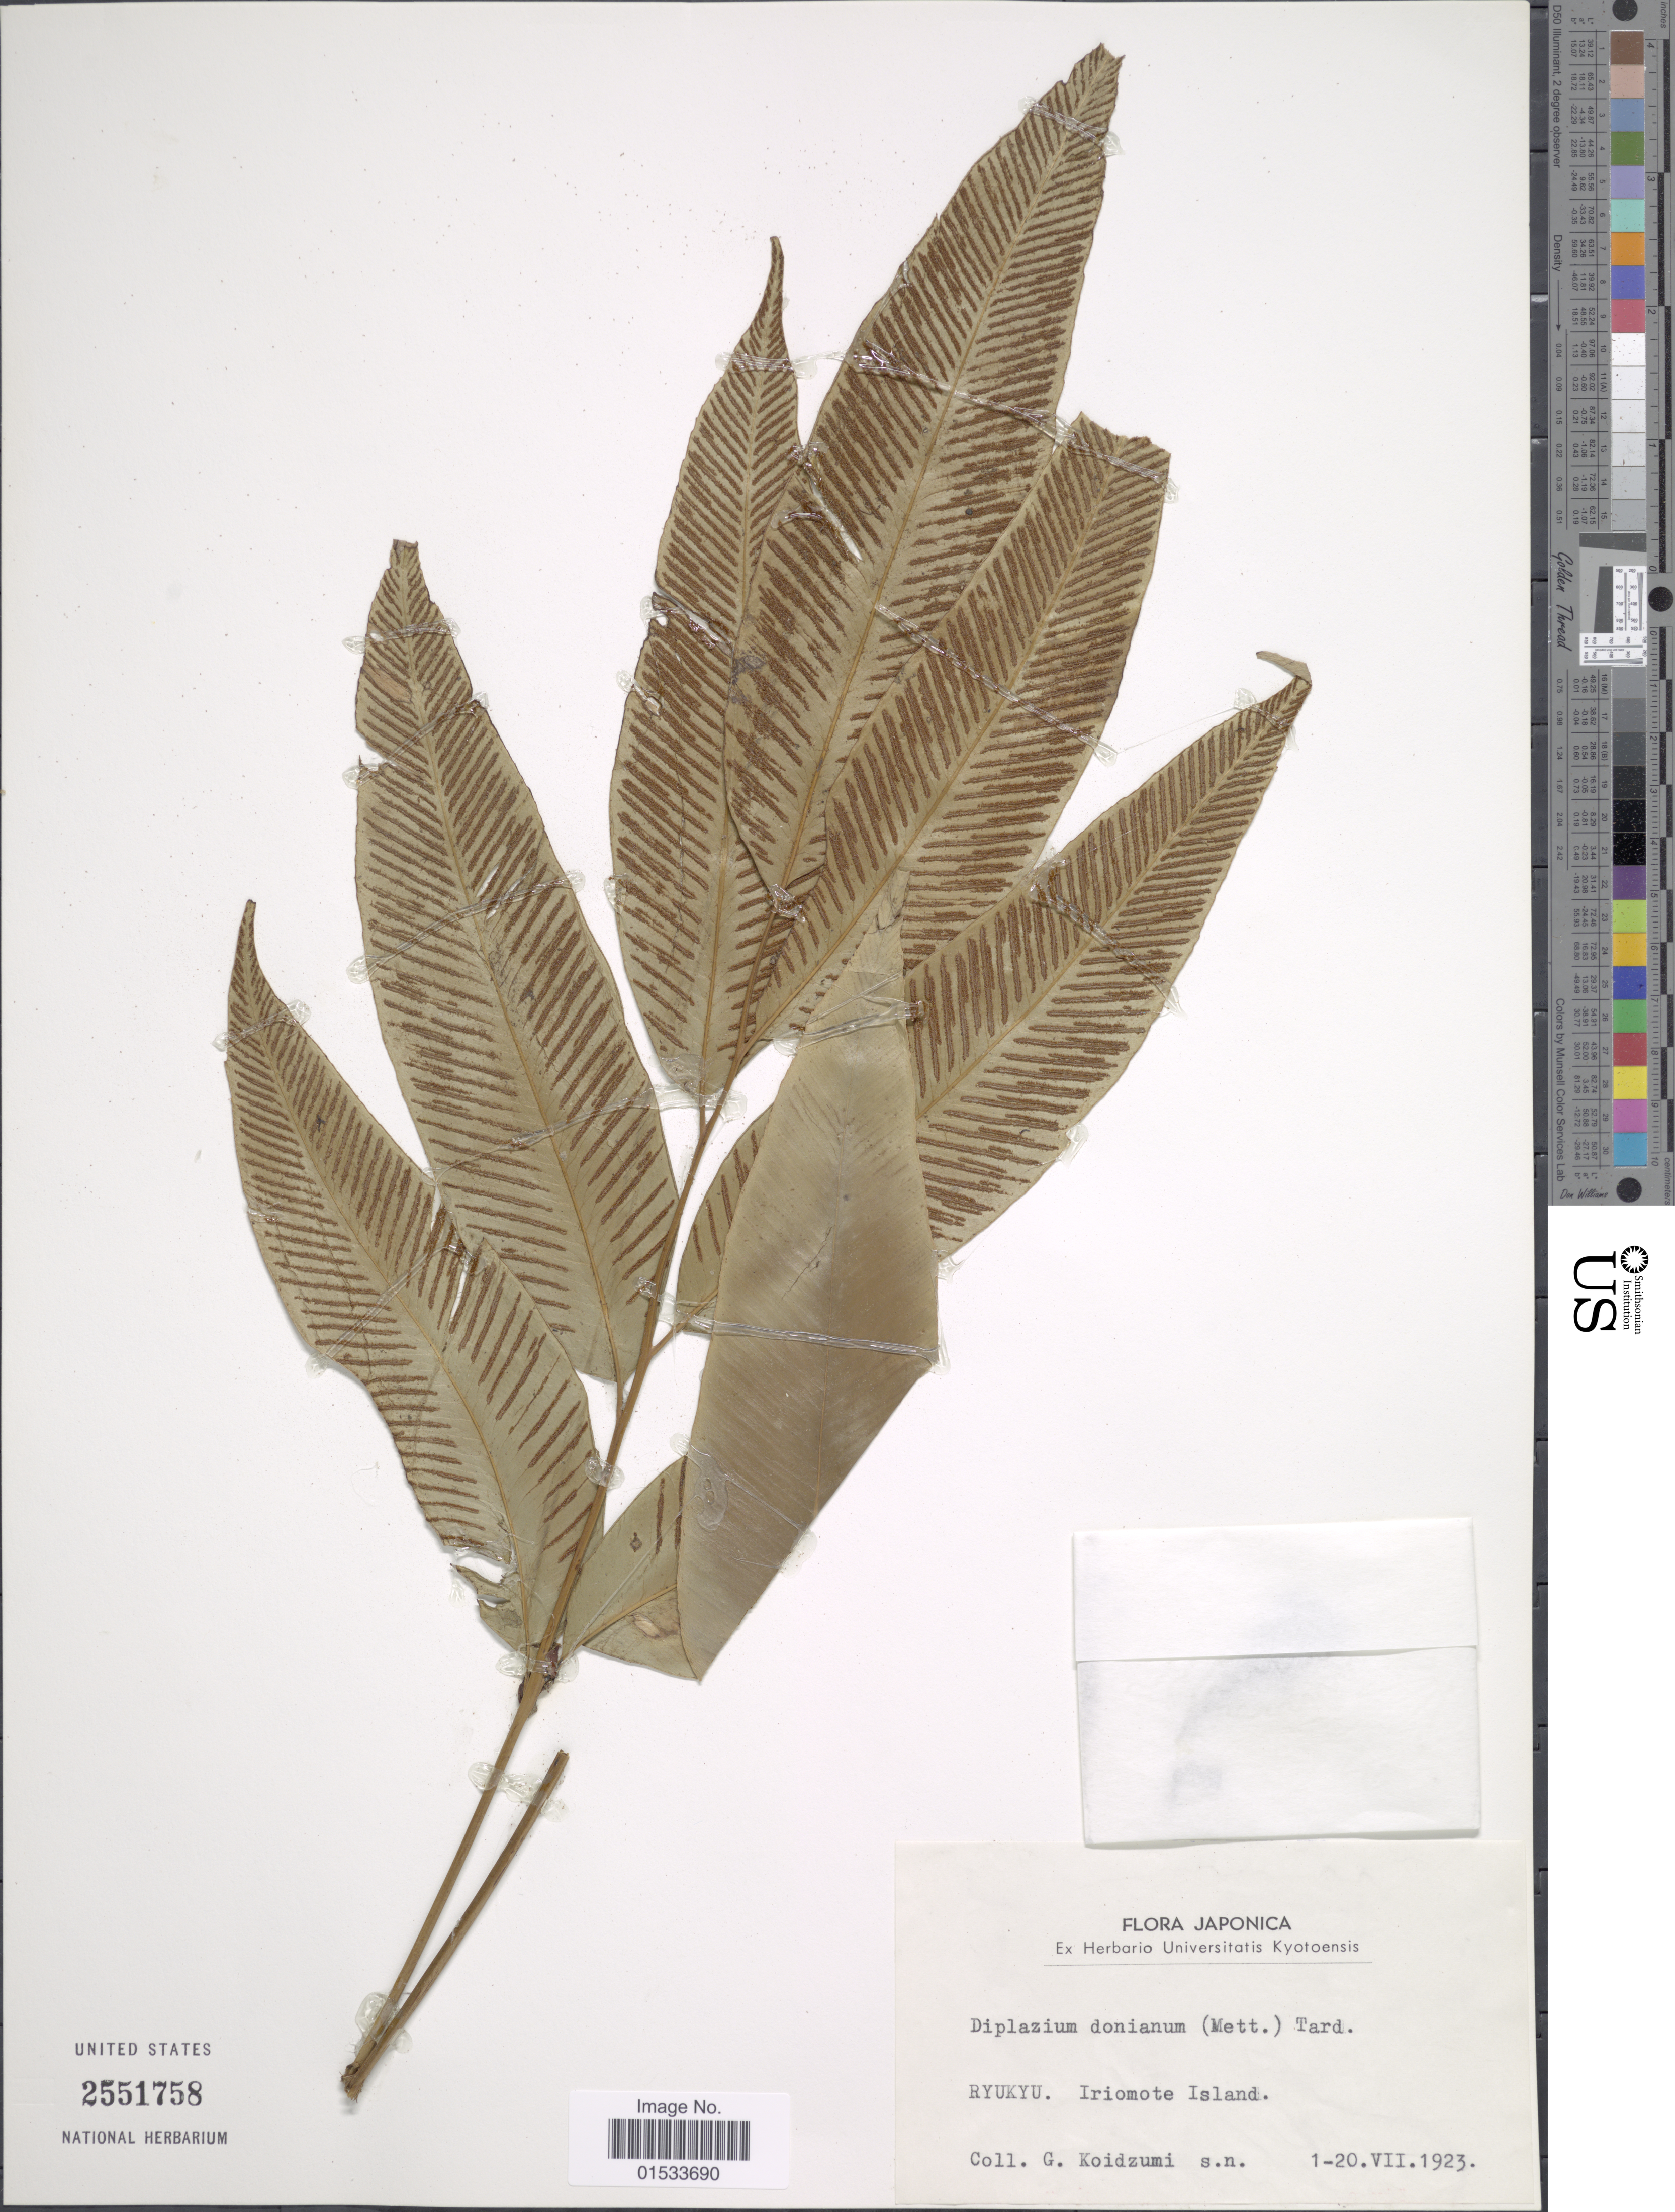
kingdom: Plantae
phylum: Tracheophyta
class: Polypodiopsida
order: Polypodiales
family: Athyriaceae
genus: Diplazium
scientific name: Diplazium donianum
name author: (Mett.) Tardieu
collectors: G. Koidzumi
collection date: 1923-07-01/1923-07-20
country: Japan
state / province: Okinawa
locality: Ryukyu, Iriomote Island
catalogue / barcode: US 2551758